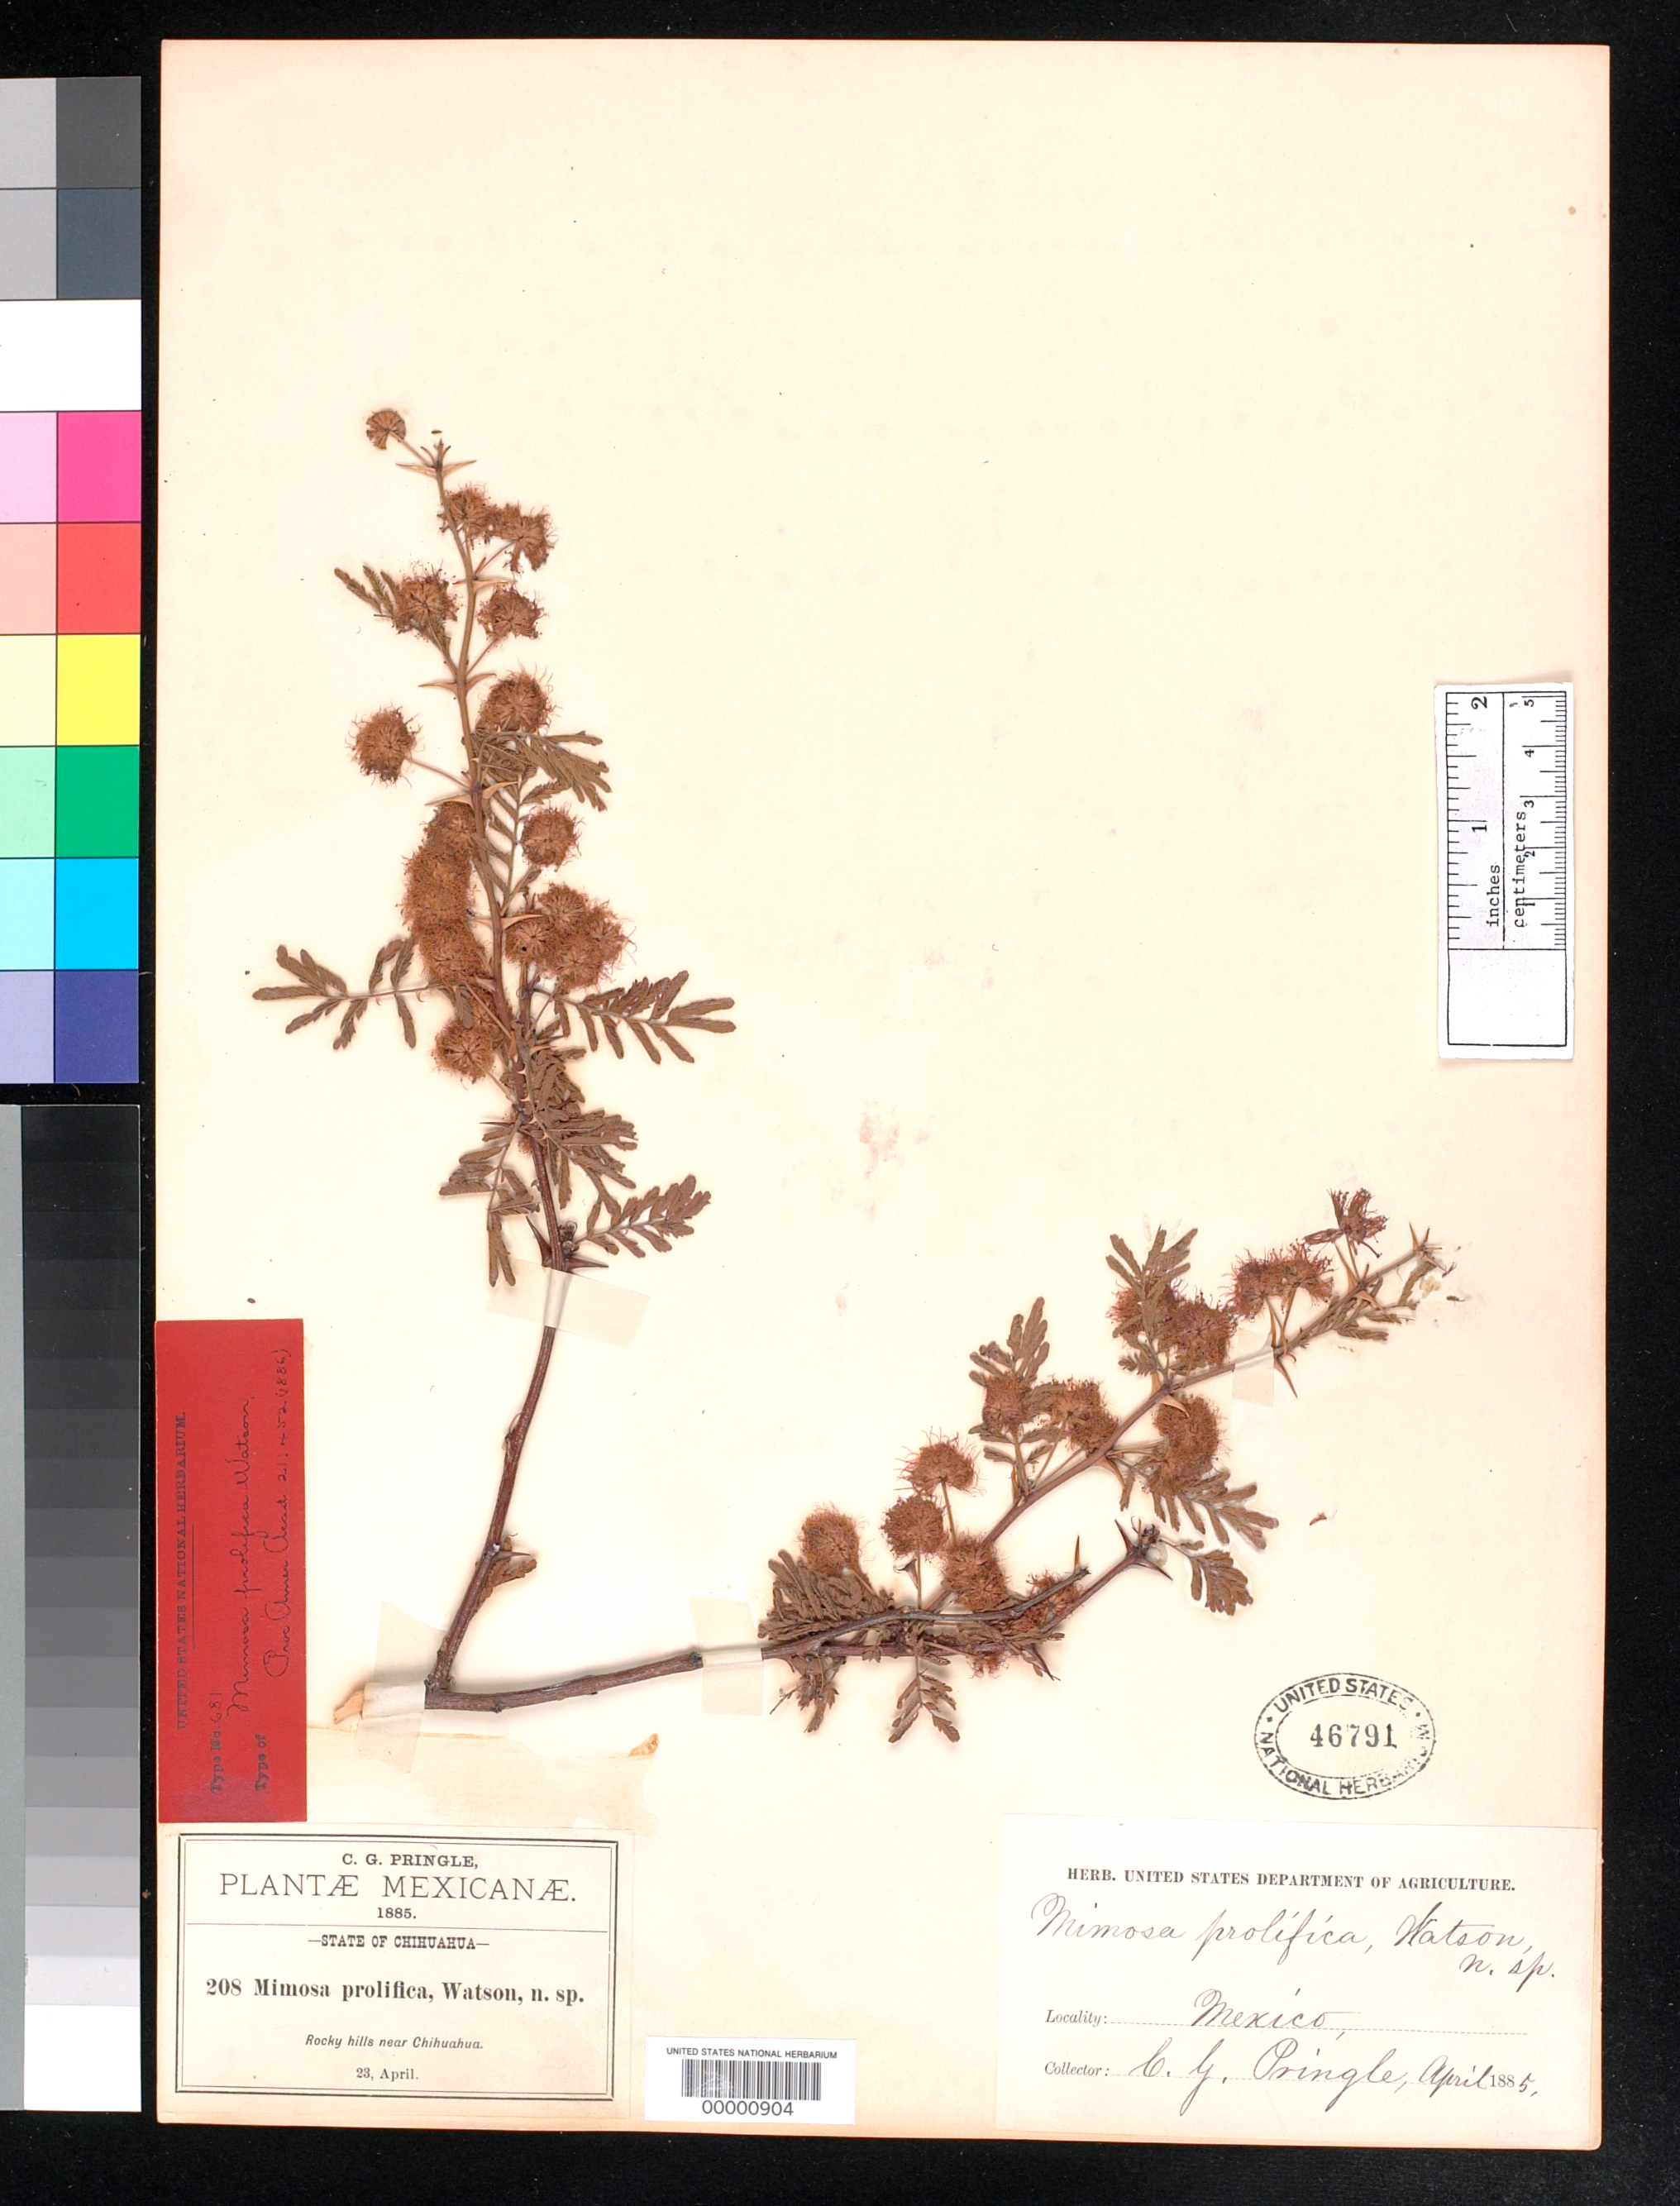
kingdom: Plantae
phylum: Tracheophyta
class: Magnoliopsida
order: Fabales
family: Fabaceae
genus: Mimosa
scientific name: Mimosa prolifica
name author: S. Watson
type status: Isosyntype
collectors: C. G. Pringle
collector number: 208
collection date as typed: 23 Apr 1885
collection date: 1885-04-23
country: Mexico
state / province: Chihuahua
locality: West of Chihuahua.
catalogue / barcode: US 46791